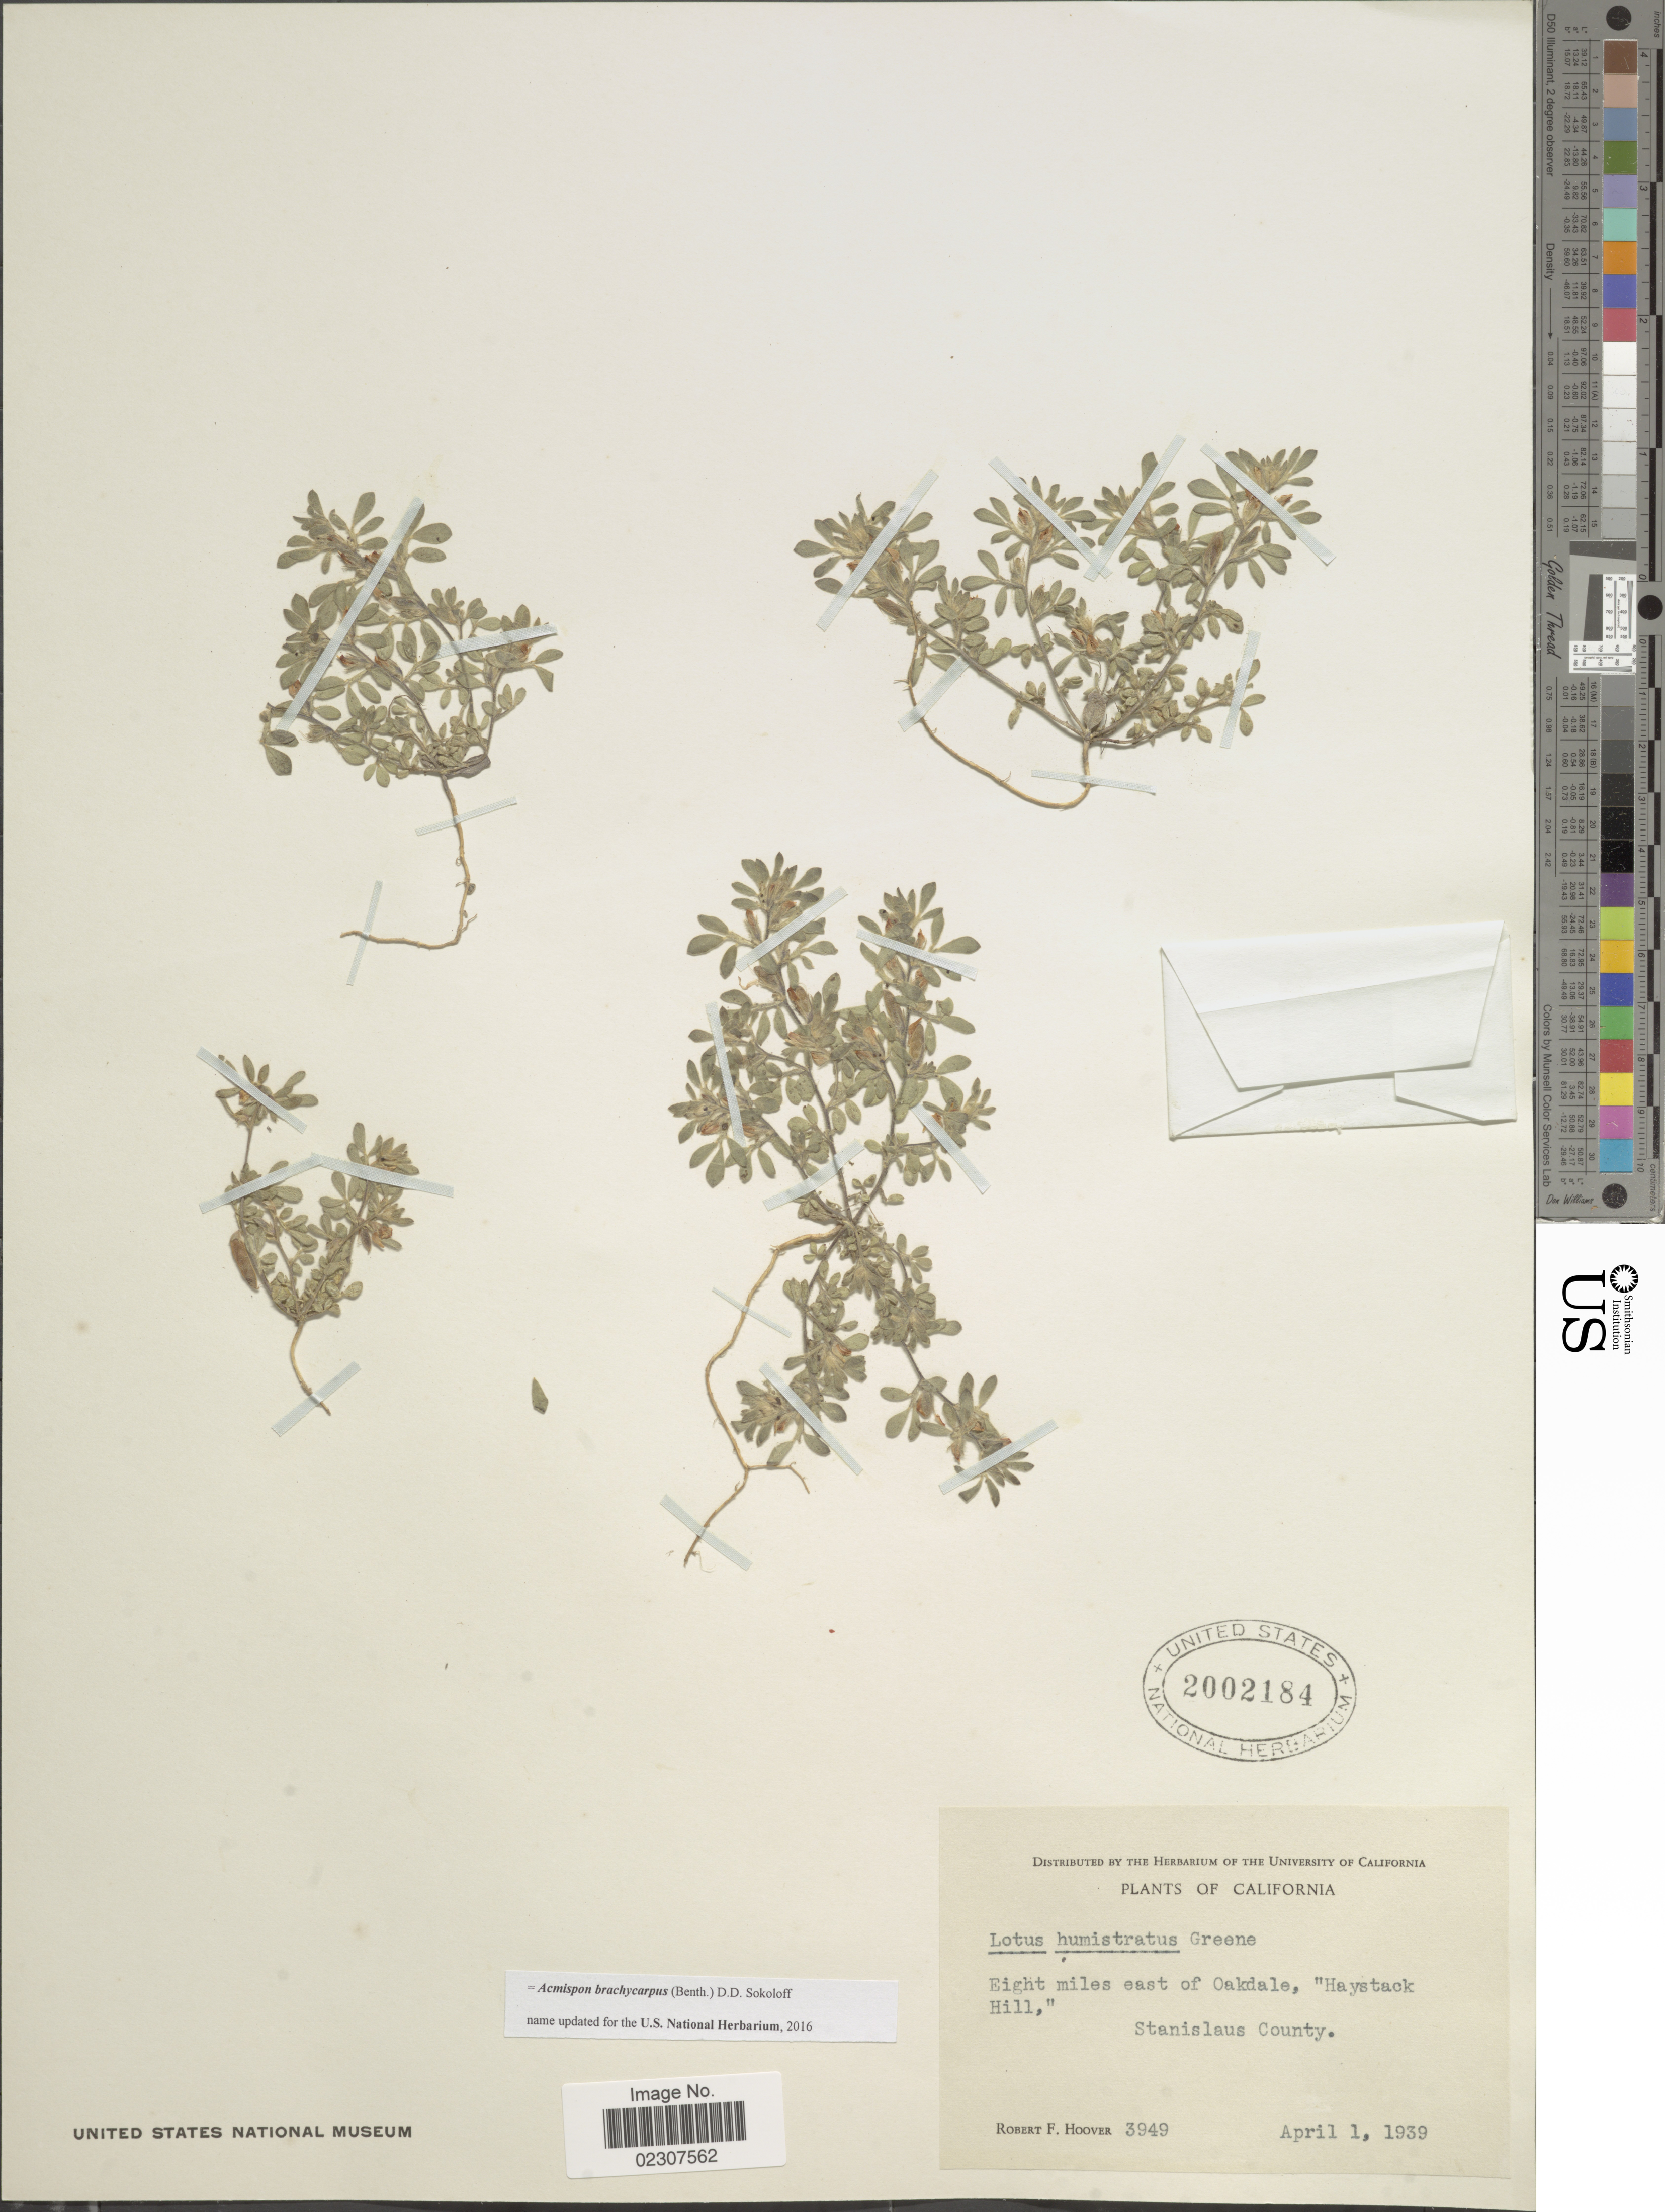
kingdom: Plantae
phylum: Tracheophyta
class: Magnoliopsida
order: Fabales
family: Fabaceae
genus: Acmispon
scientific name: Acmispon brachycarpus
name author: (Benth.) D.D. Sokoloff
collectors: R. F. Hoover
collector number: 3949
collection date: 1939-04-01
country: United States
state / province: California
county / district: Stanislaus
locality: Eight miles east of Oakdale, 'Haystack Hill,' Stanislaus County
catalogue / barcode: US 2002184